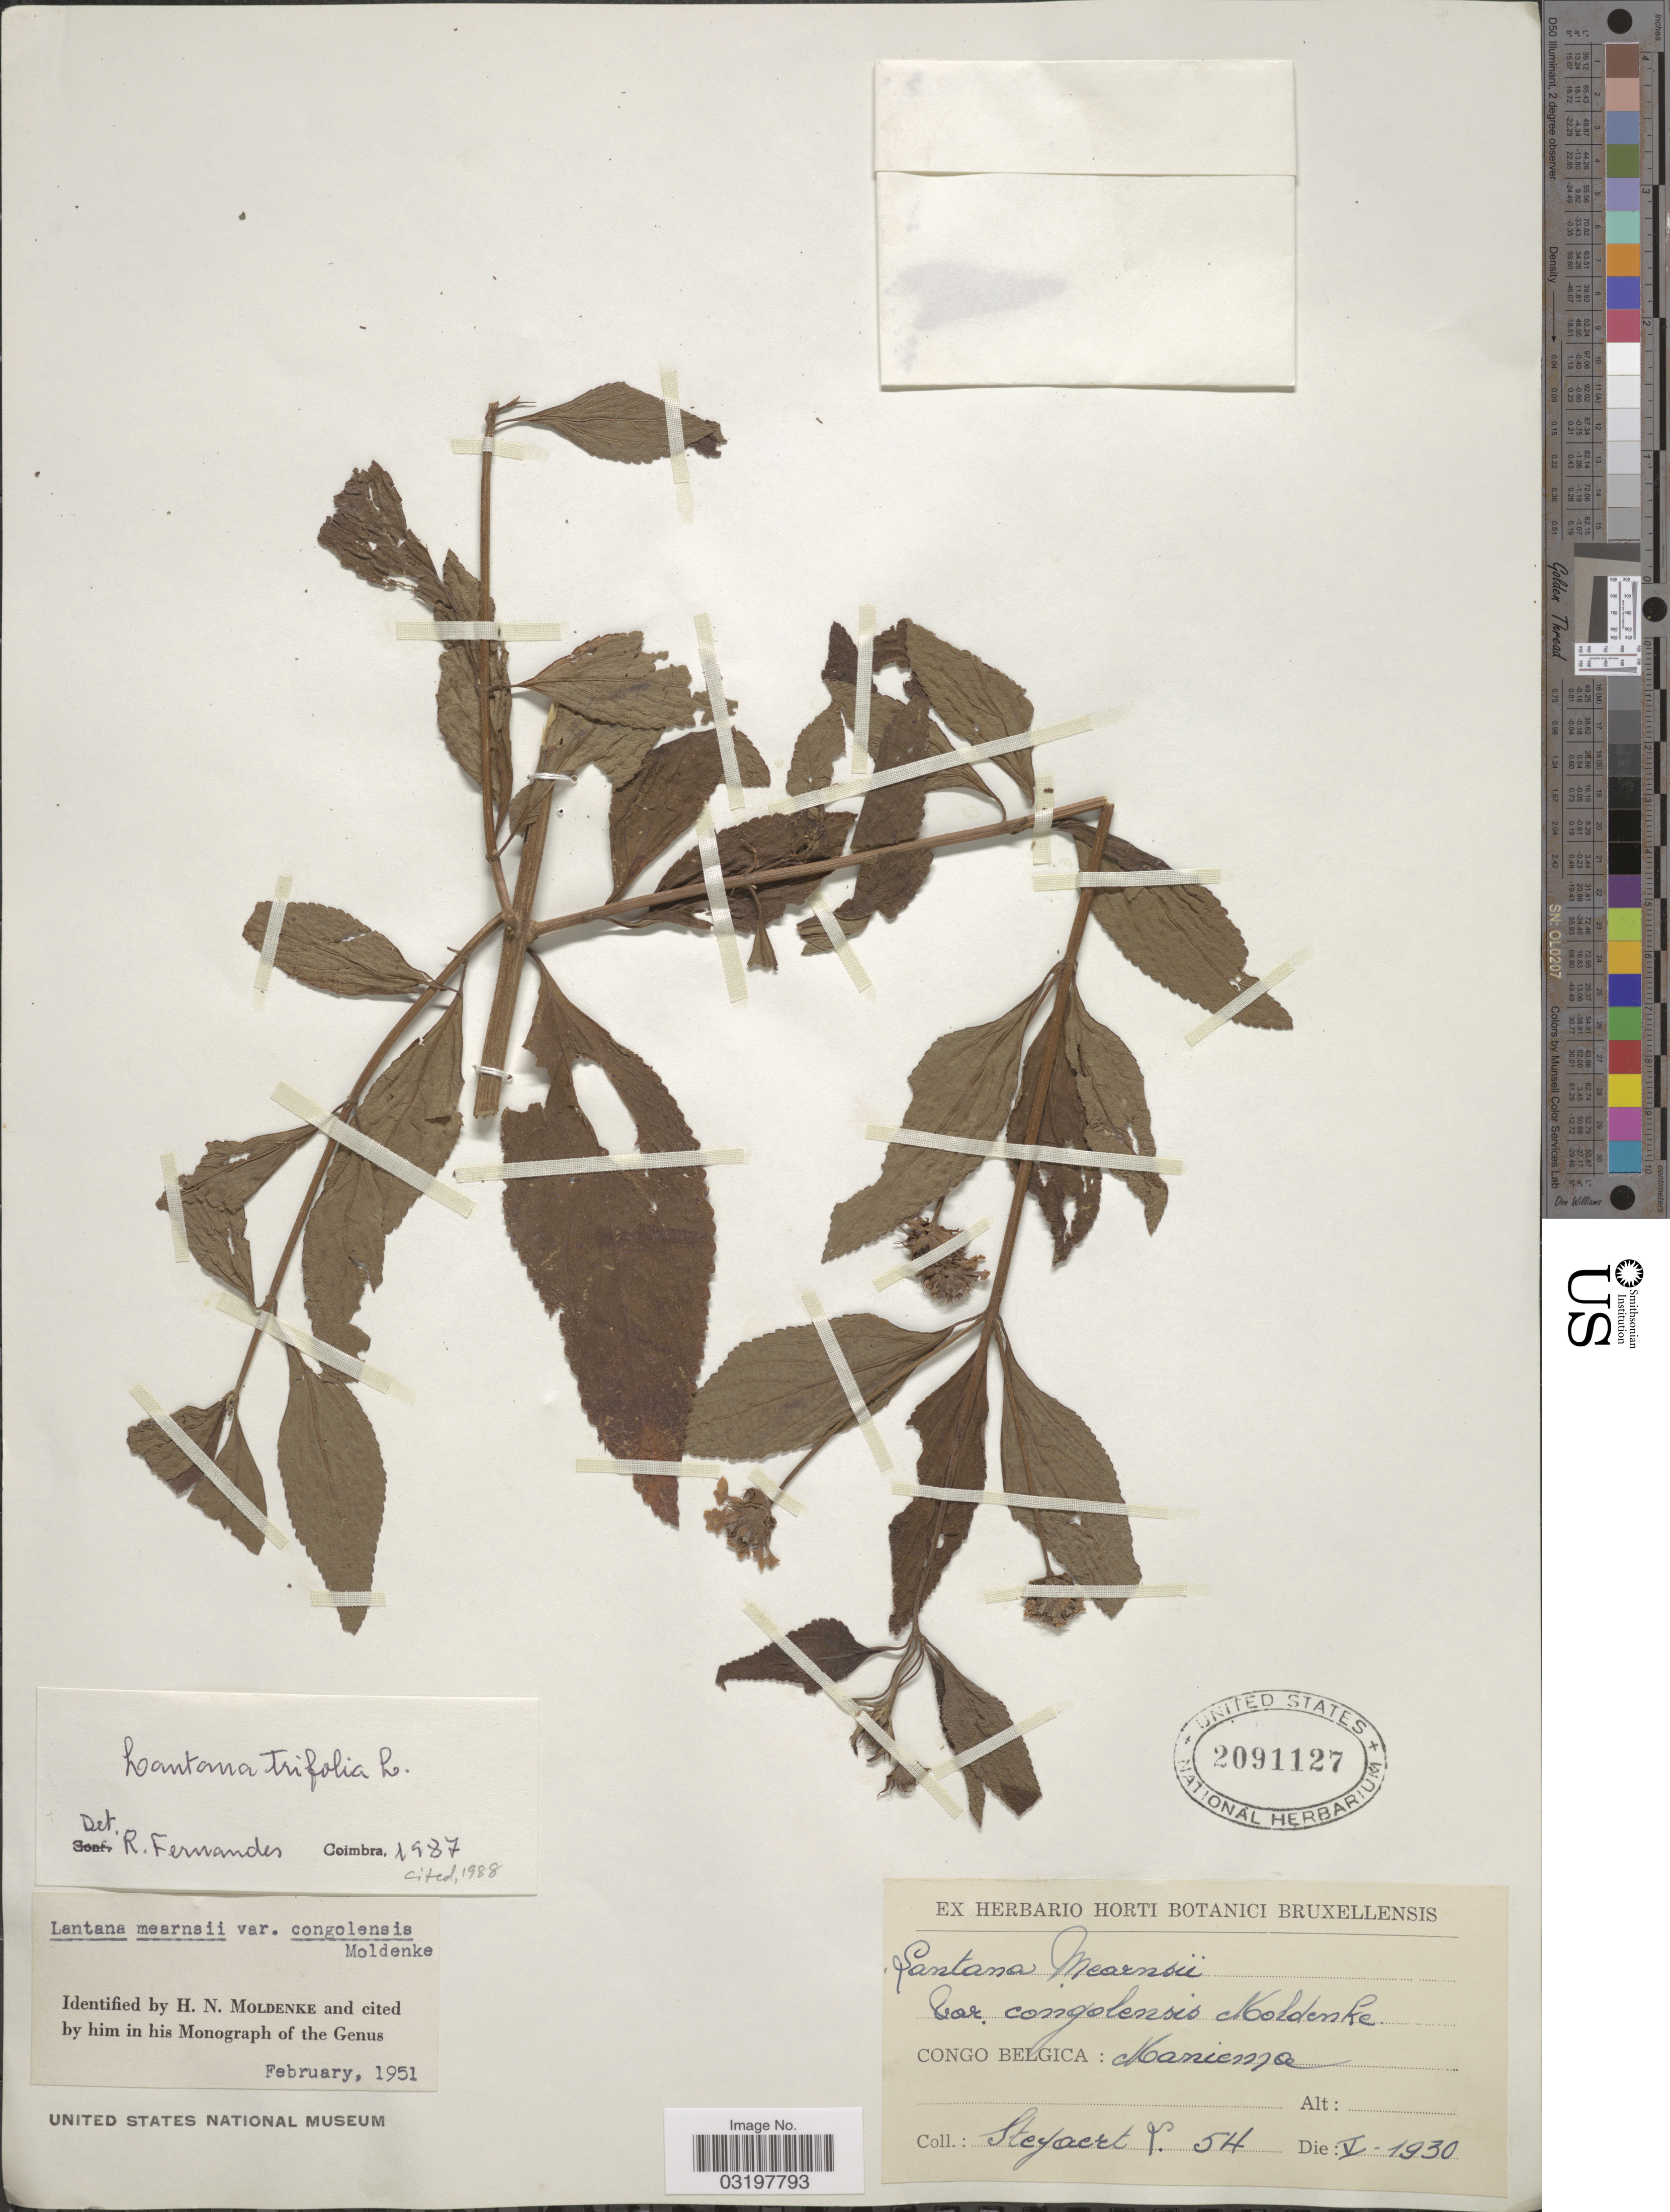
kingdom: Plantae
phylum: Tracheophyta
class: Magnoliopsida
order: Lamiales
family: Verbenaceae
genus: Lantana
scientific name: Lantana trifolia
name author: L.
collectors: -. Steyaert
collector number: L54*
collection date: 1930-05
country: Congo, Democratic Republic of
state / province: Maniema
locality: Congo Belgica: Maniema.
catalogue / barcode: US 2091127